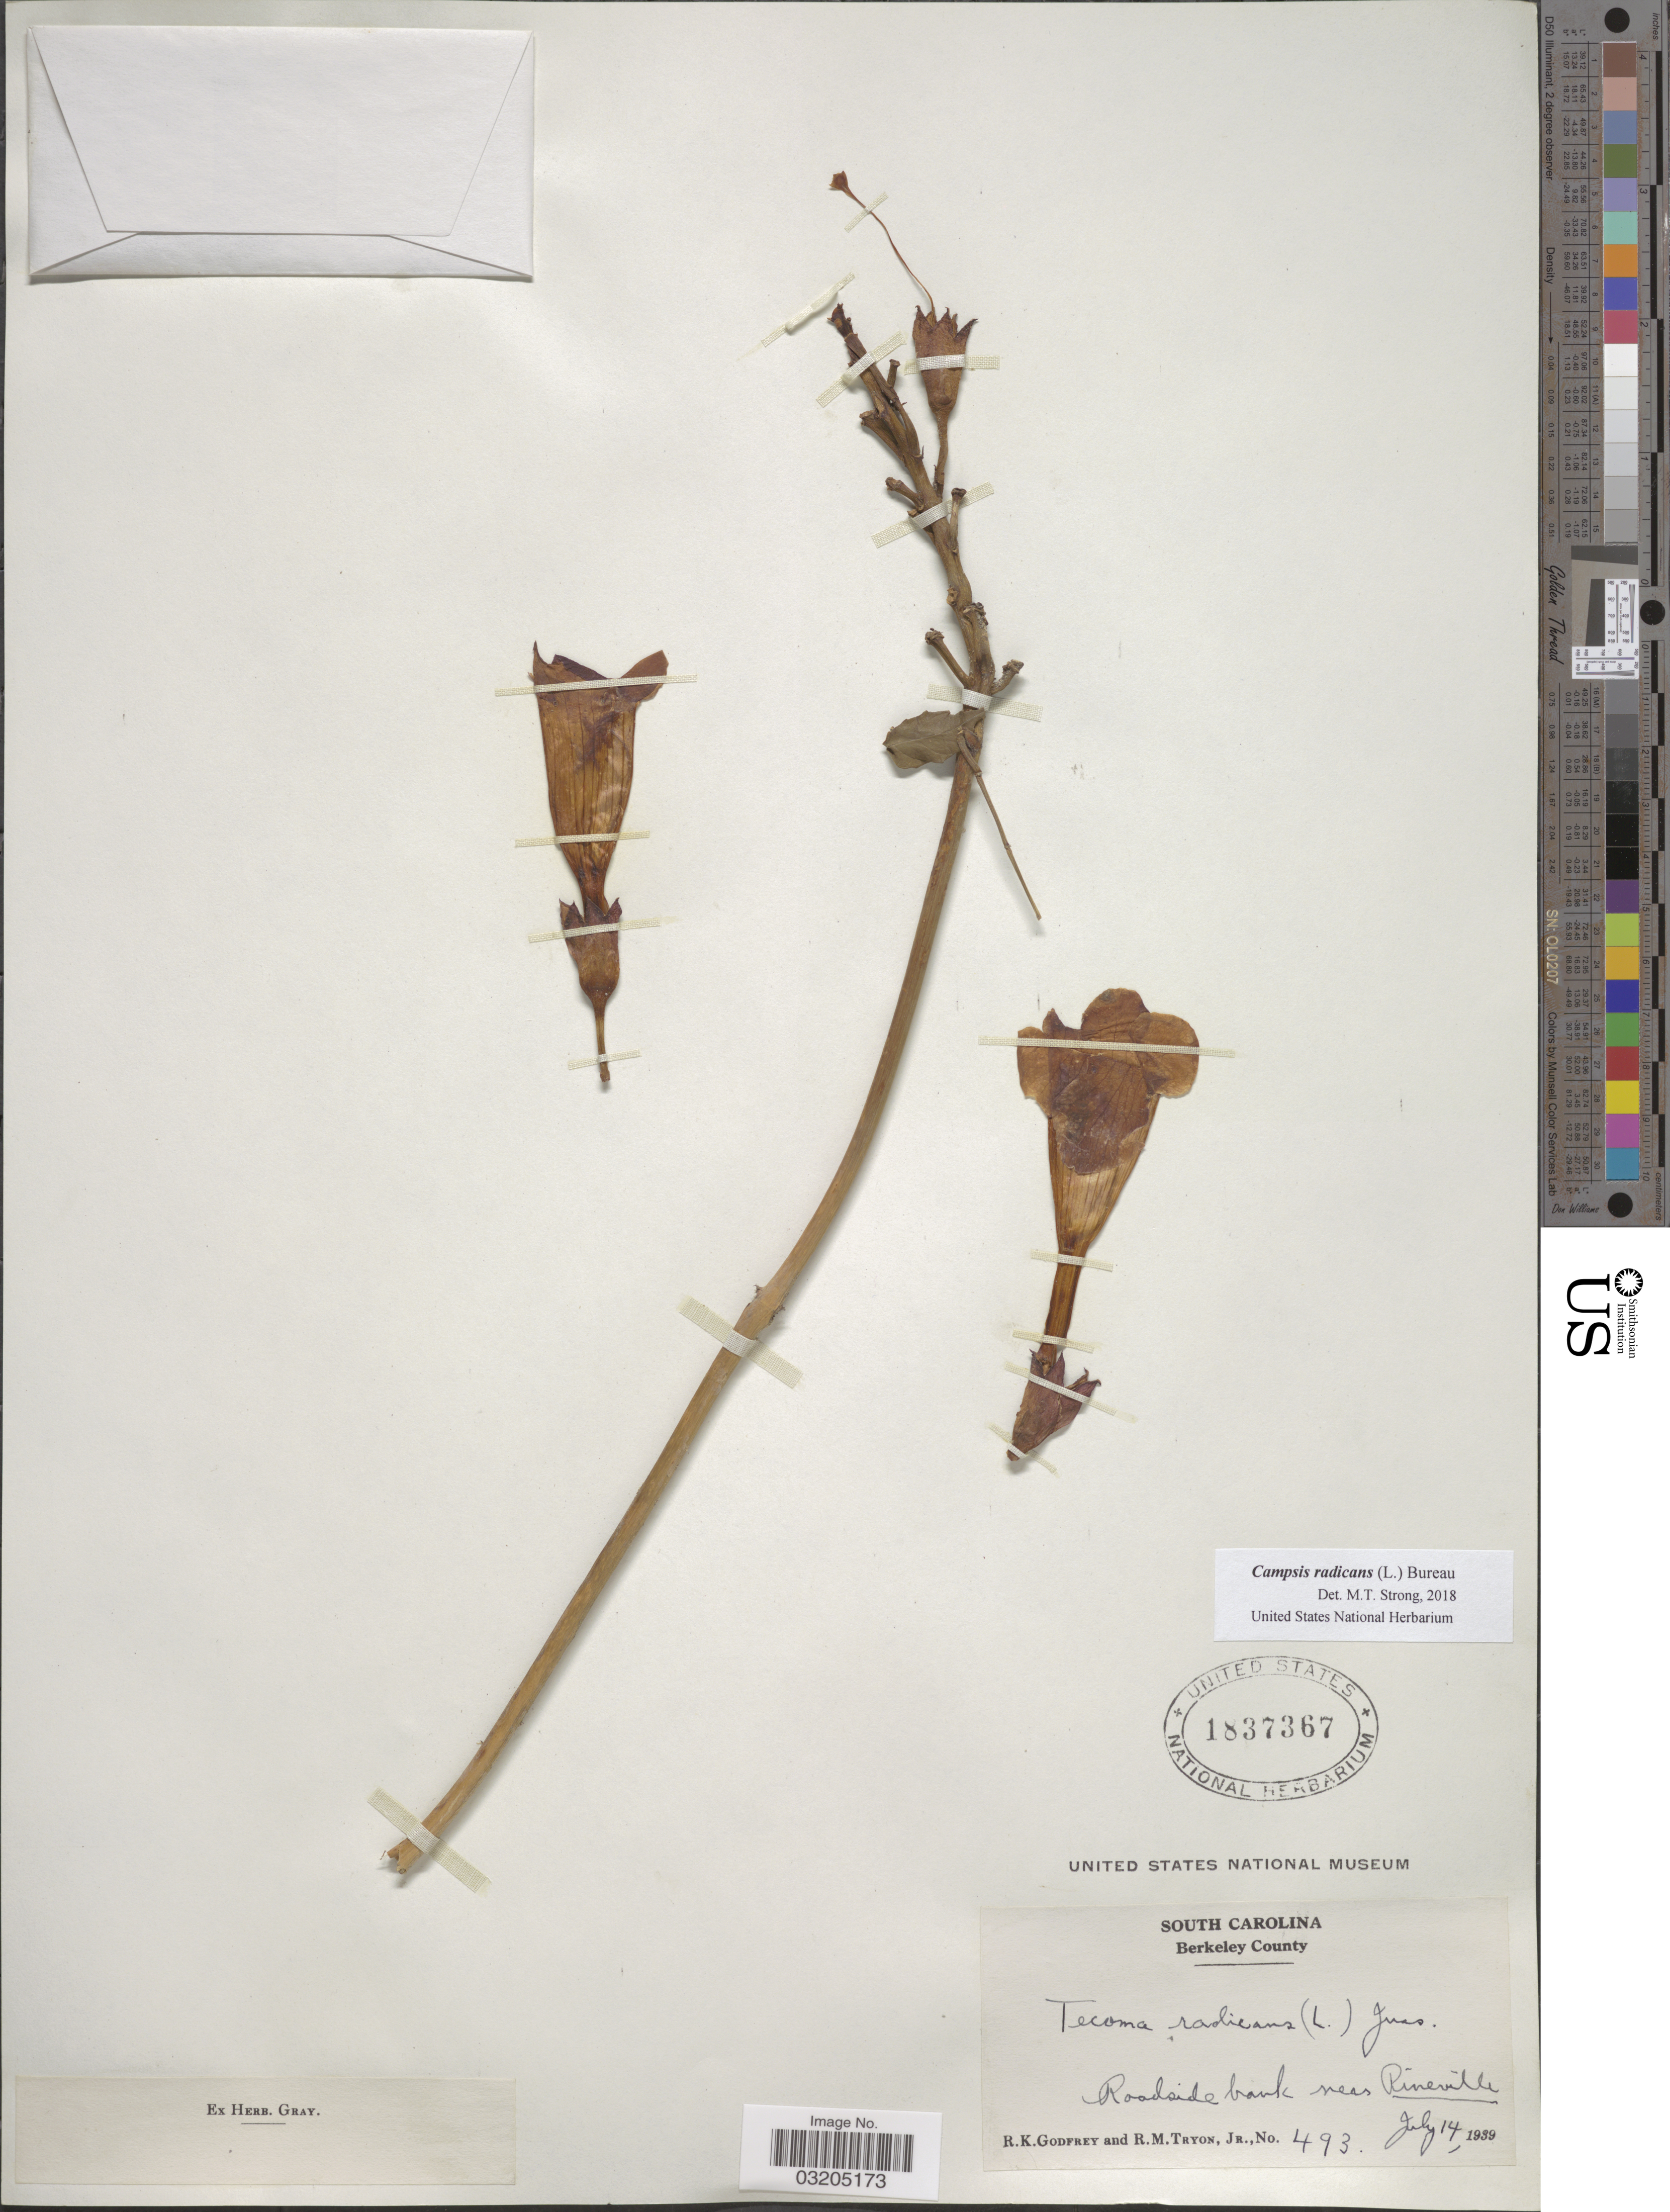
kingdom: Plantae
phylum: Tracheophyta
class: Magnoliopsida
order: Lamiales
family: Bignoniaceae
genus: Campsis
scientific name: Campsis radicans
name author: (L.) Seem.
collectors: R. K. Godfrey & R. Tryon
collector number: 493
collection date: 1939-07-14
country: United States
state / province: South Carolina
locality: Berkeley County. Roadside bank near Pineville.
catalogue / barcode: US 1837367